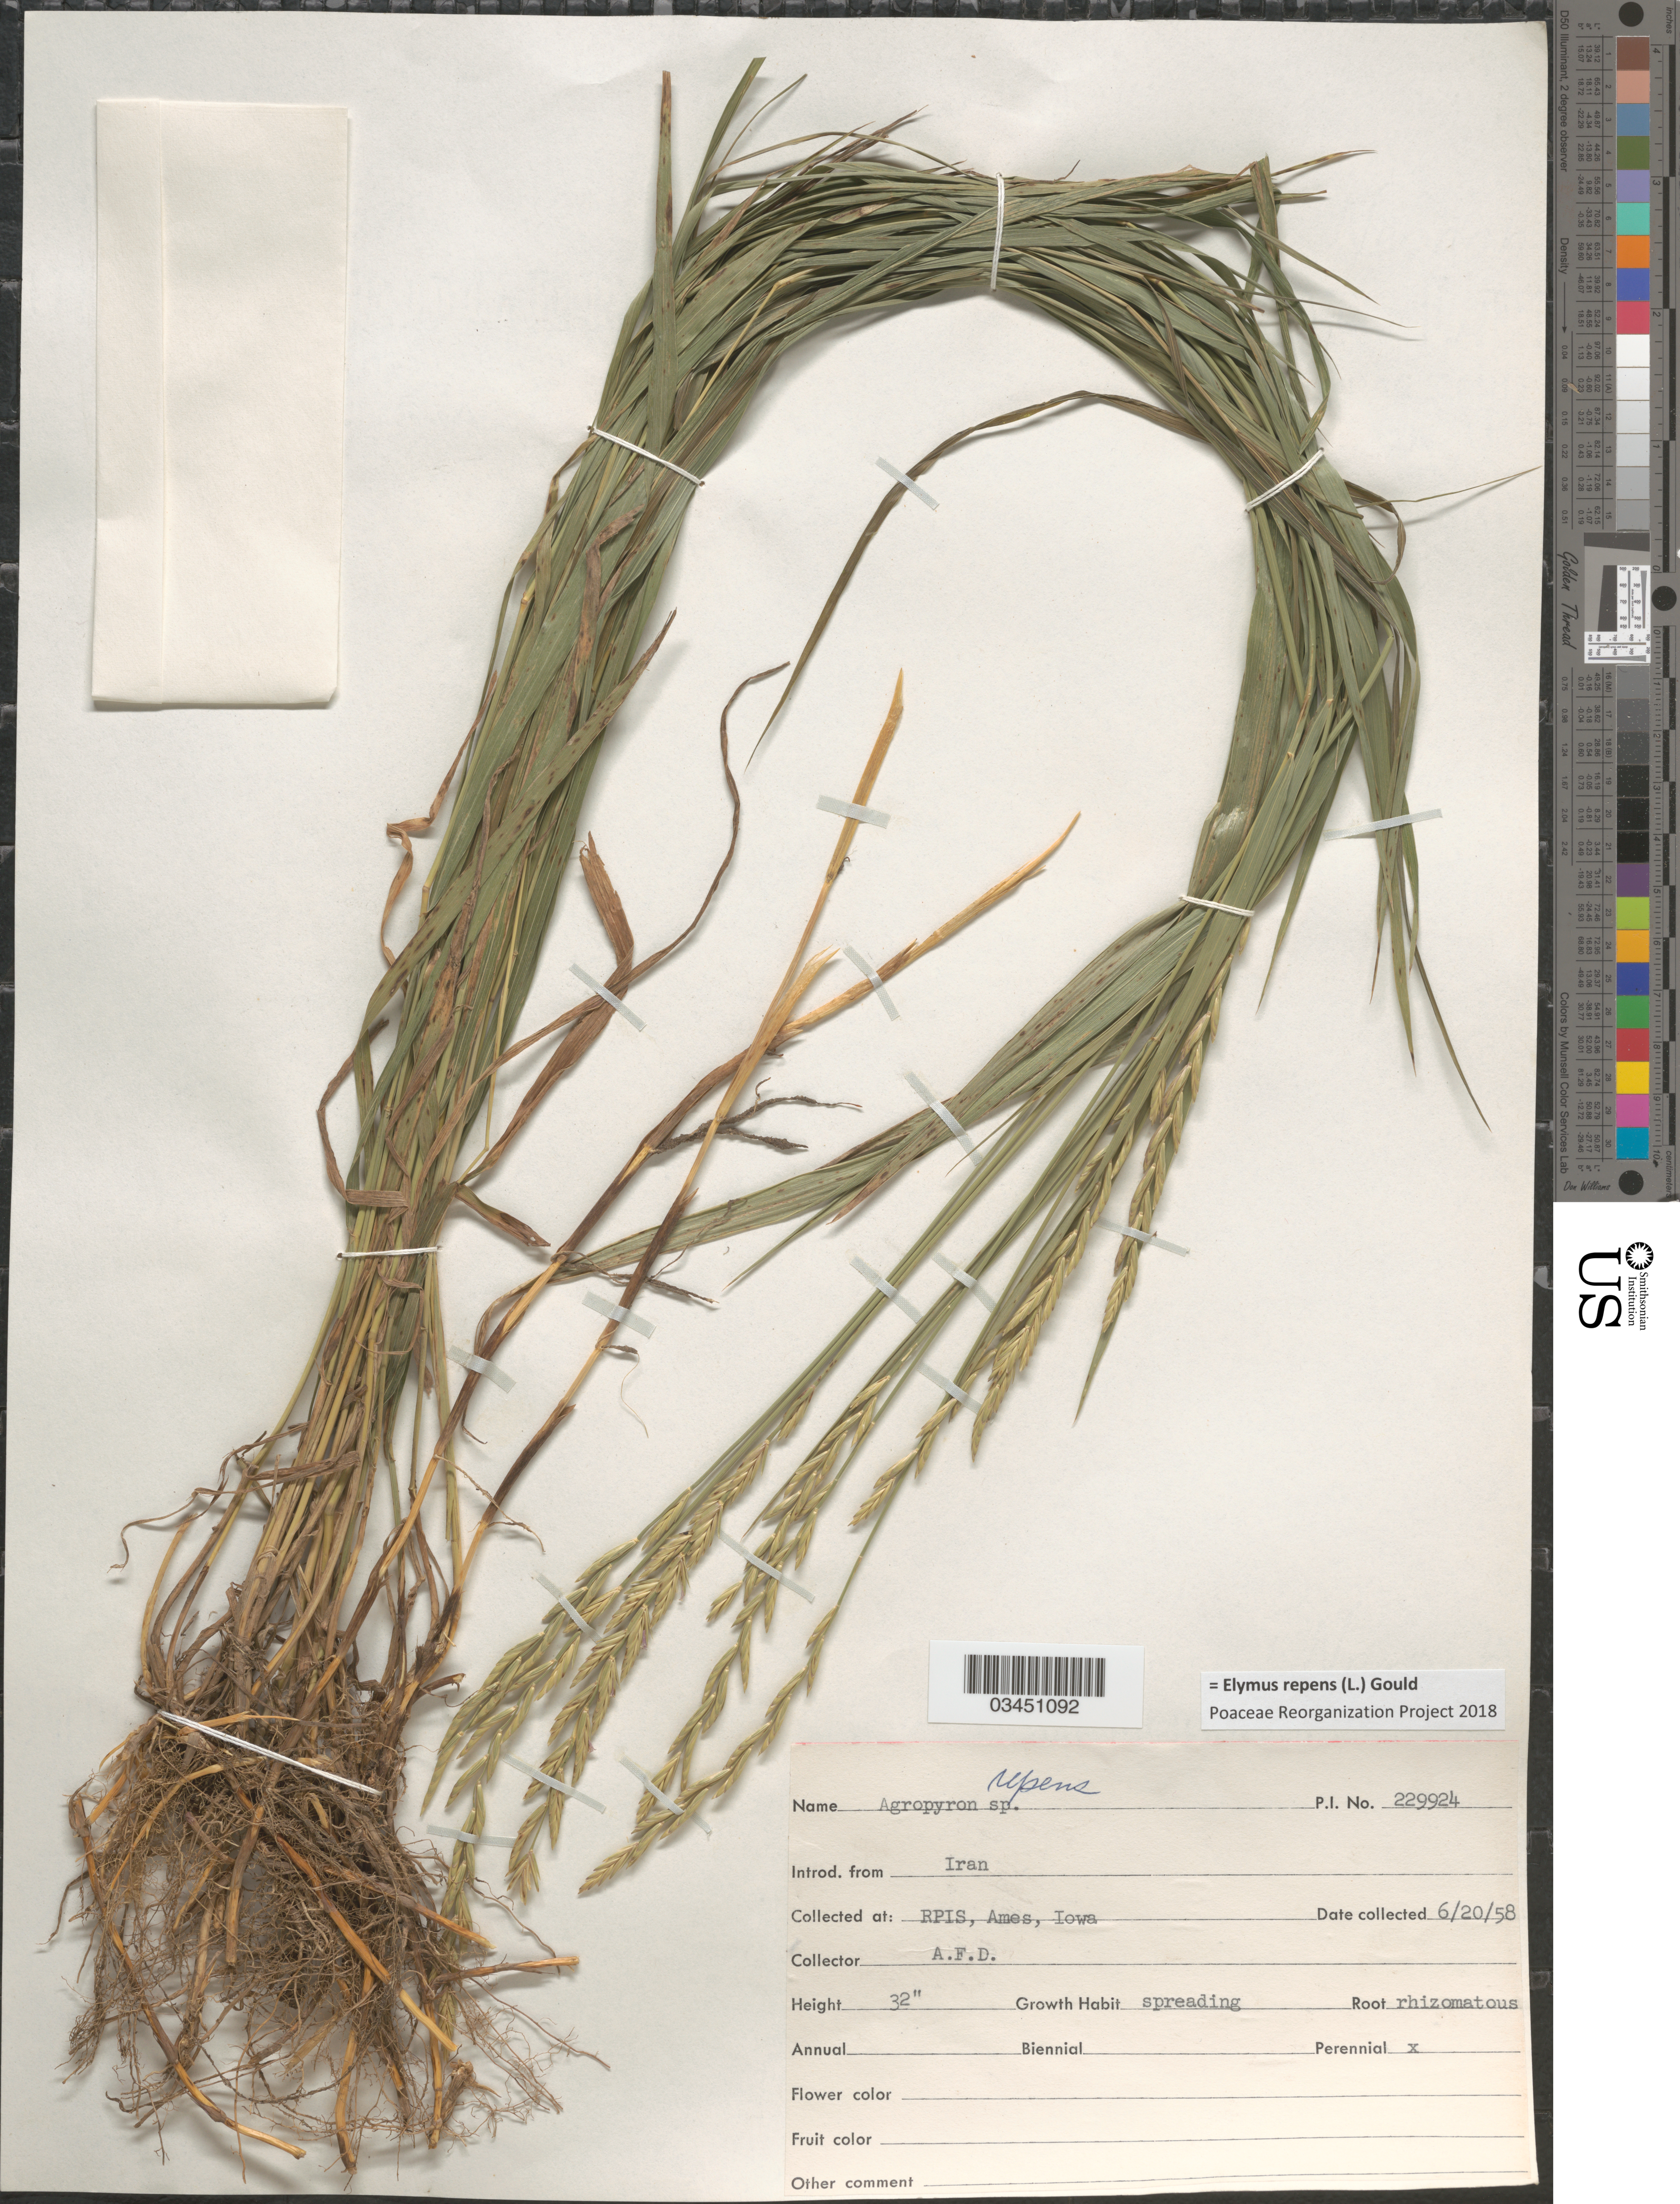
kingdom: Plantae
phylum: Tracheophyta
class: Liliopsida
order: Poales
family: Poaceae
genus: Elymus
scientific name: Elymus repens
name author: (L.) Gould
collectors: A. D.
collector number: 229924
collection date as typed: Transcribed d/m/y: 20/6/58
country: United States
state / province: Iowa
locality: RPIS, Ames.